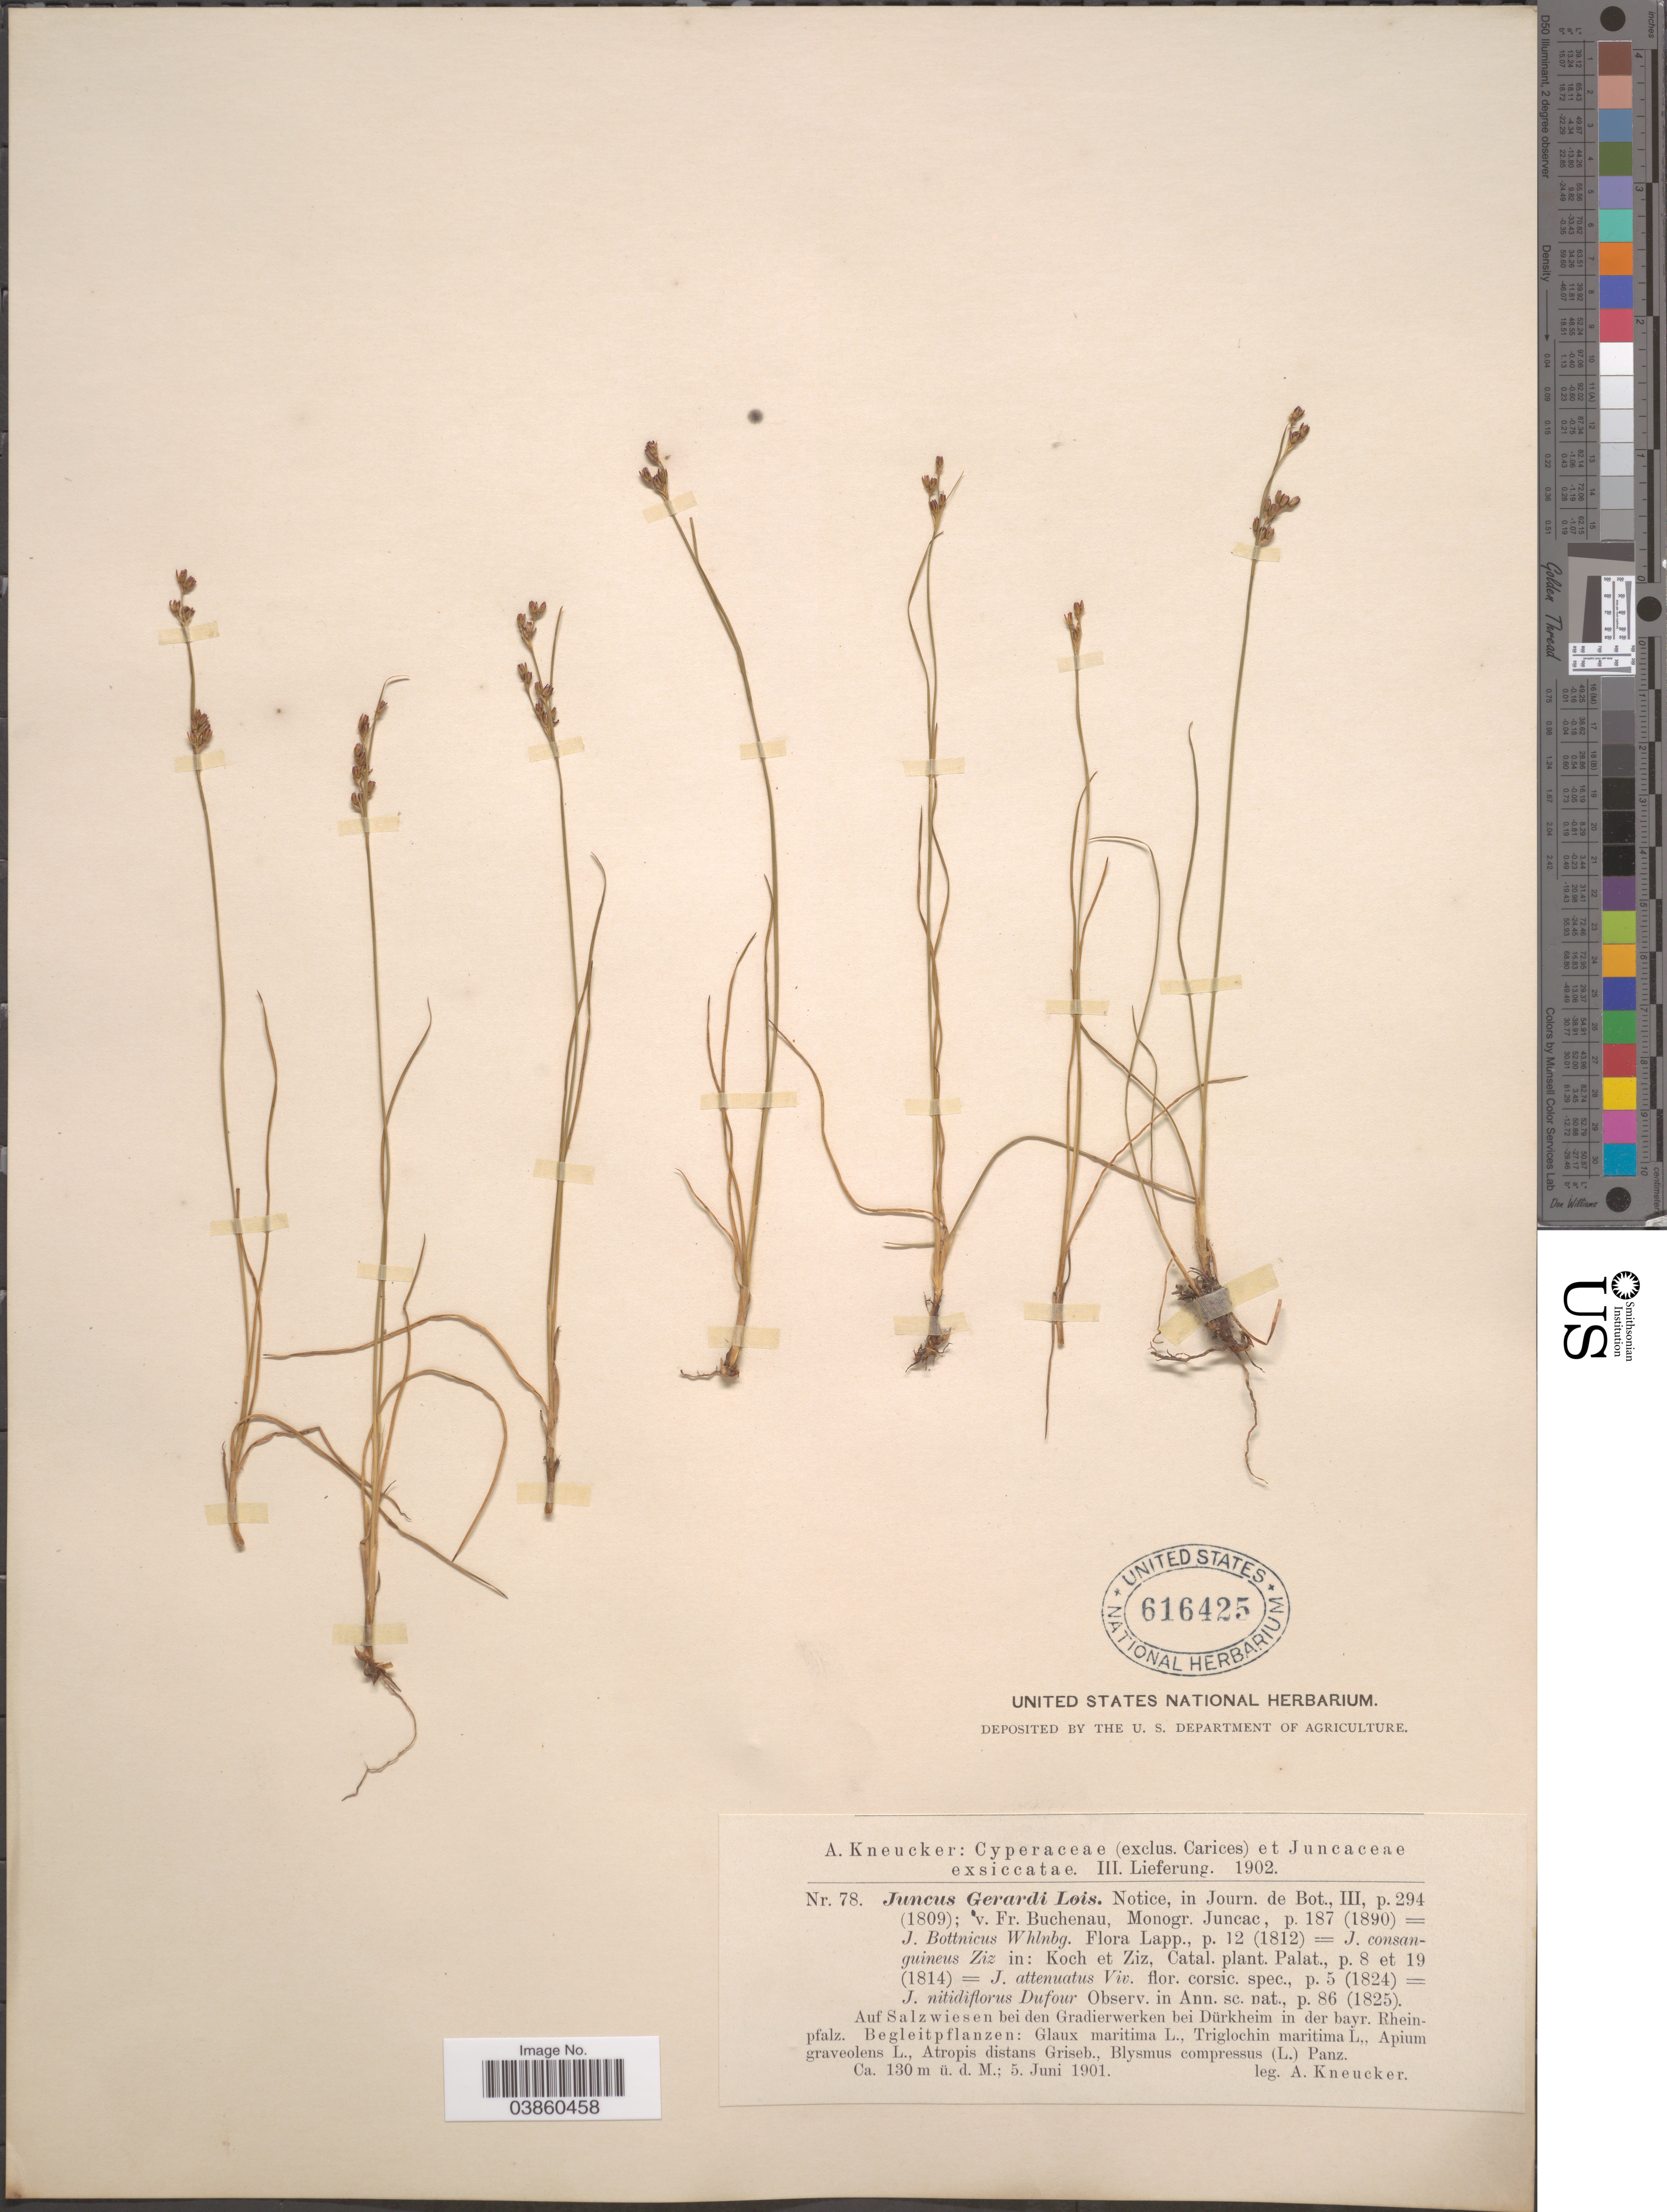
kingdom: Plantae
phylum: Tracheophyta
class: Liliopsida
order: Poales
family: Juncaceae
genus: Juncus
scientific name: Juncus gerardi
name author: Loisel.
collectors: A. Kneucker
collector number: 78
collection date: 1901-06-05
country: Germany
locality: Auf Salzwiesenn bei den Gradierwerken bei Dürkheim in der bayr. Rheinpfalz.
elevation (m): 130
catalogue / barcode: US 616425